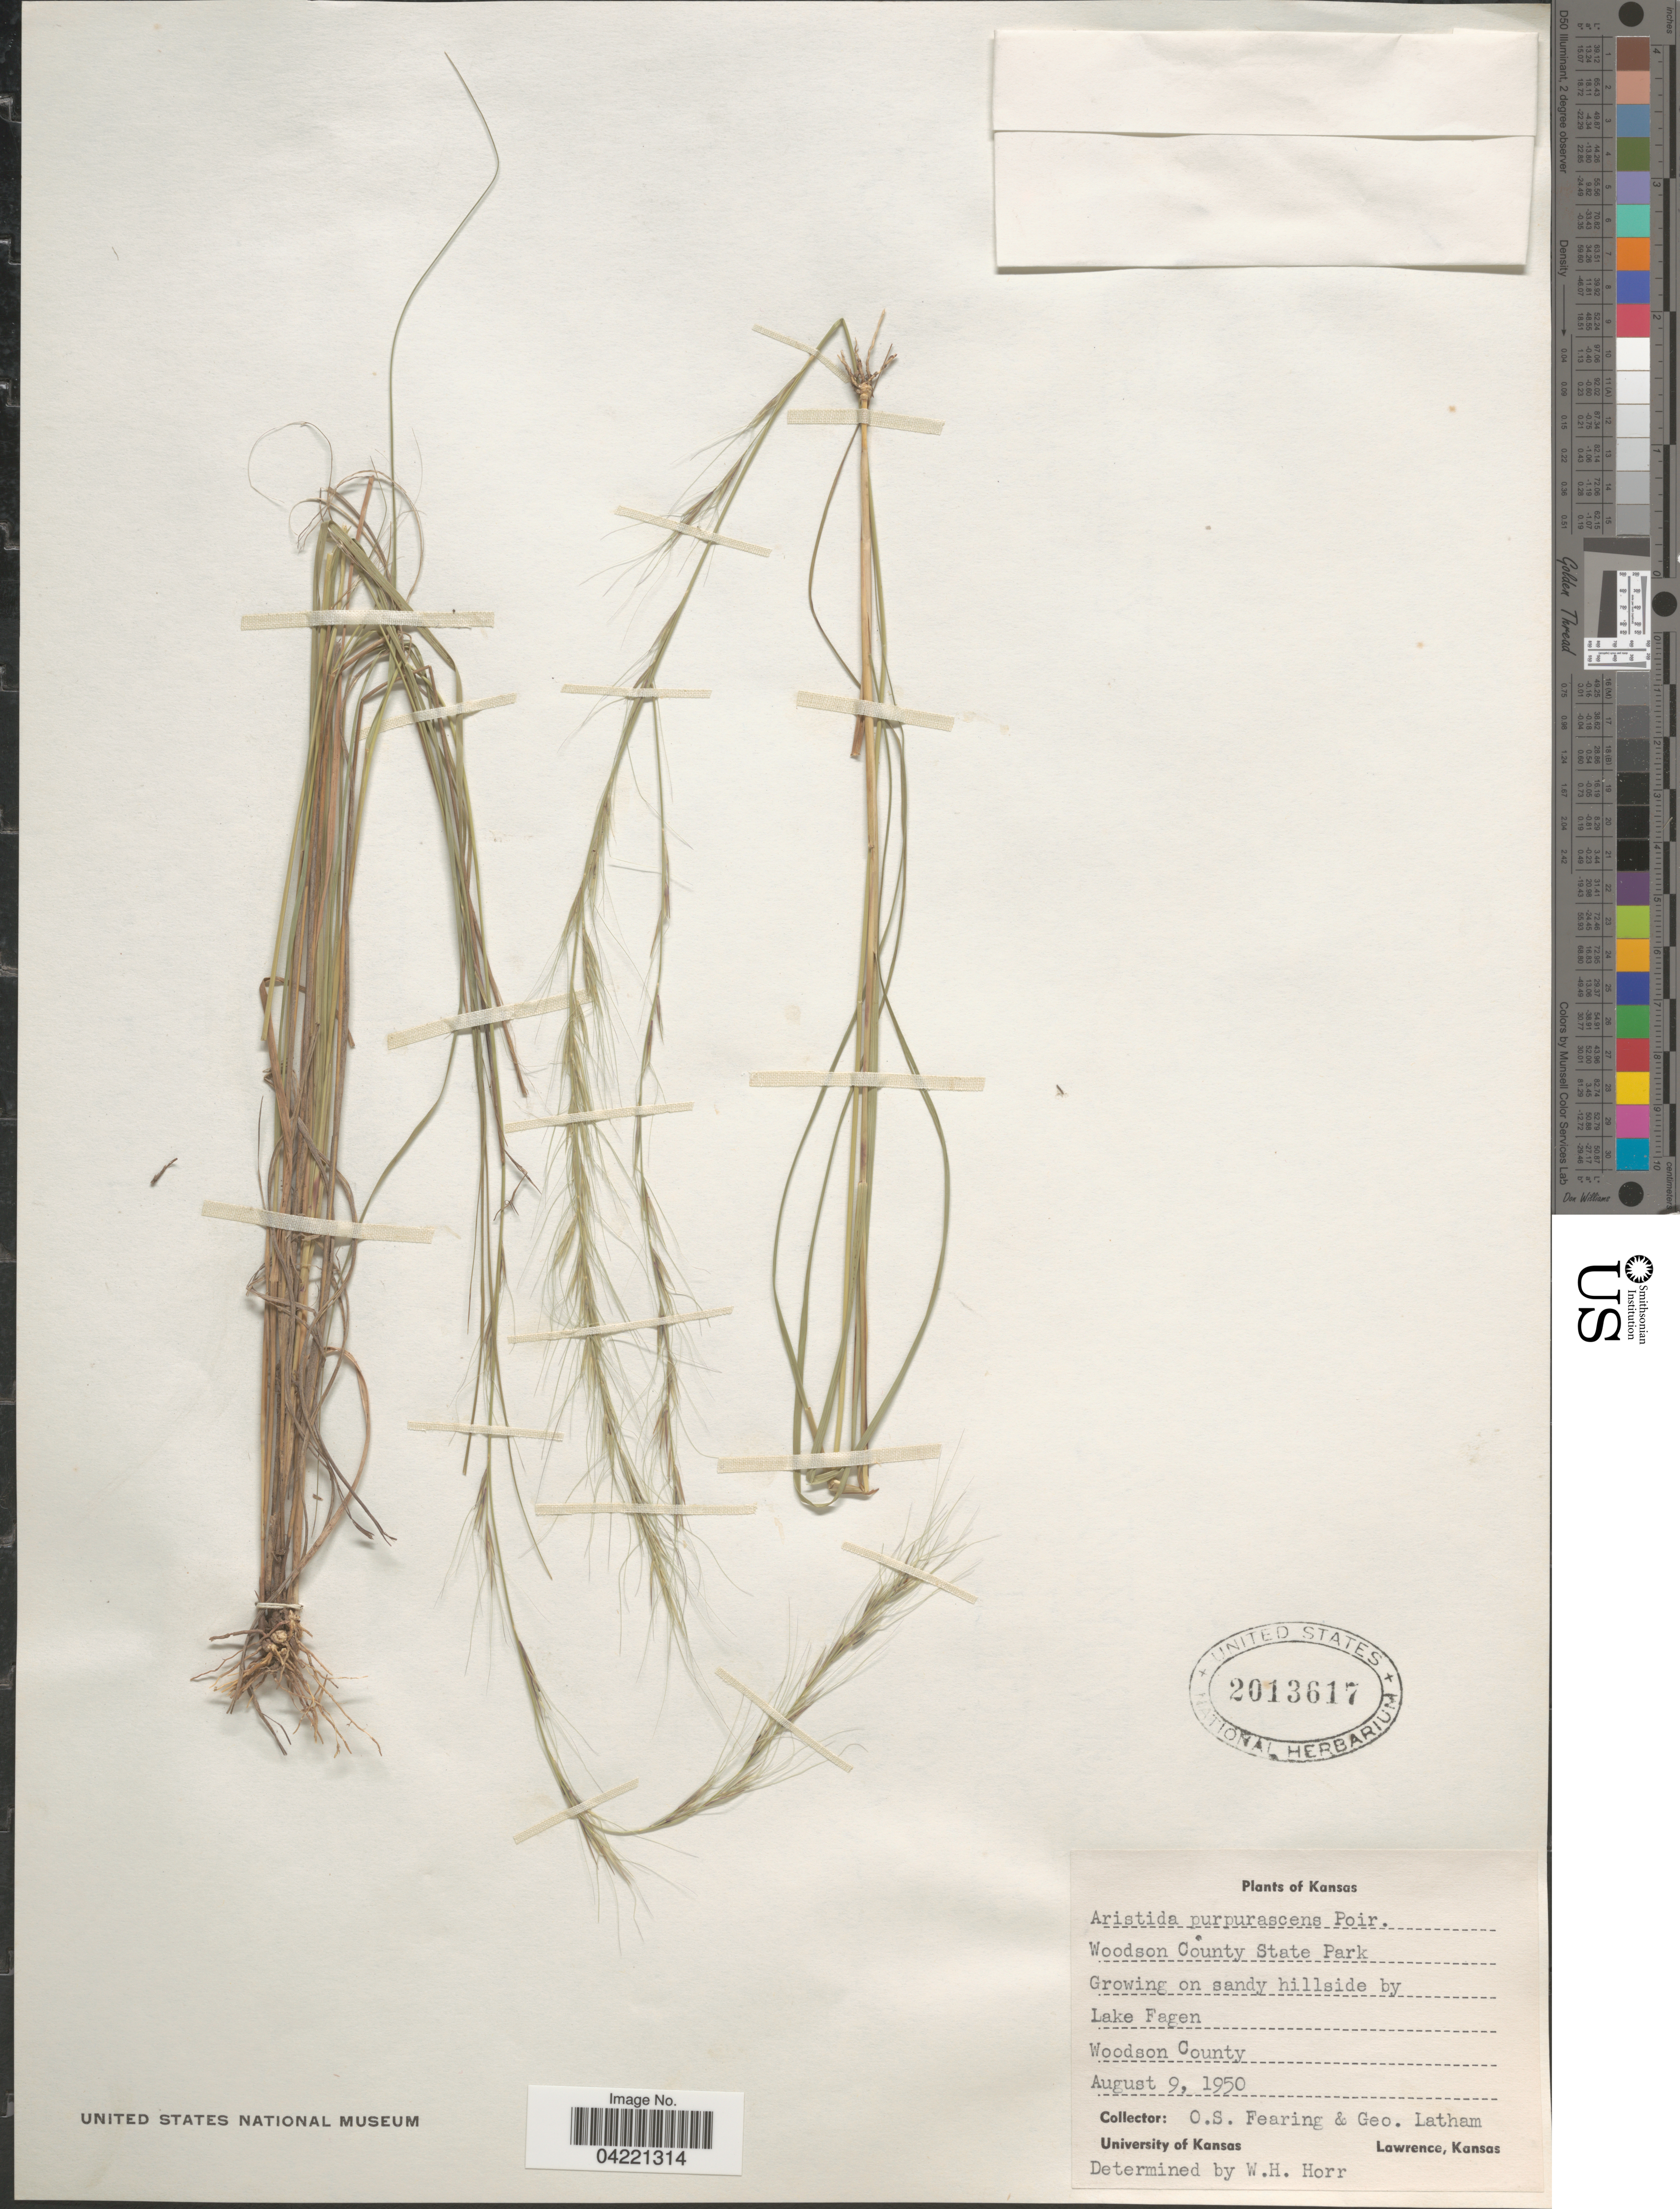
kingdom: Plantae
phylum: Tracheophyta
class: Liliopsida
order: Poales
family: Poaceae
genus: Aristida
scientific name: Aristida purpurascens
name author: Poir.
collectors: O. S. Fearing & G. Latham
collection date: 1950-08-09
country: United States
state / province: Kansas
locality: Woodson County State Park. On sandy hillside by Lake Fagen. Woodson County.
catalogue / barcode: US 2013617